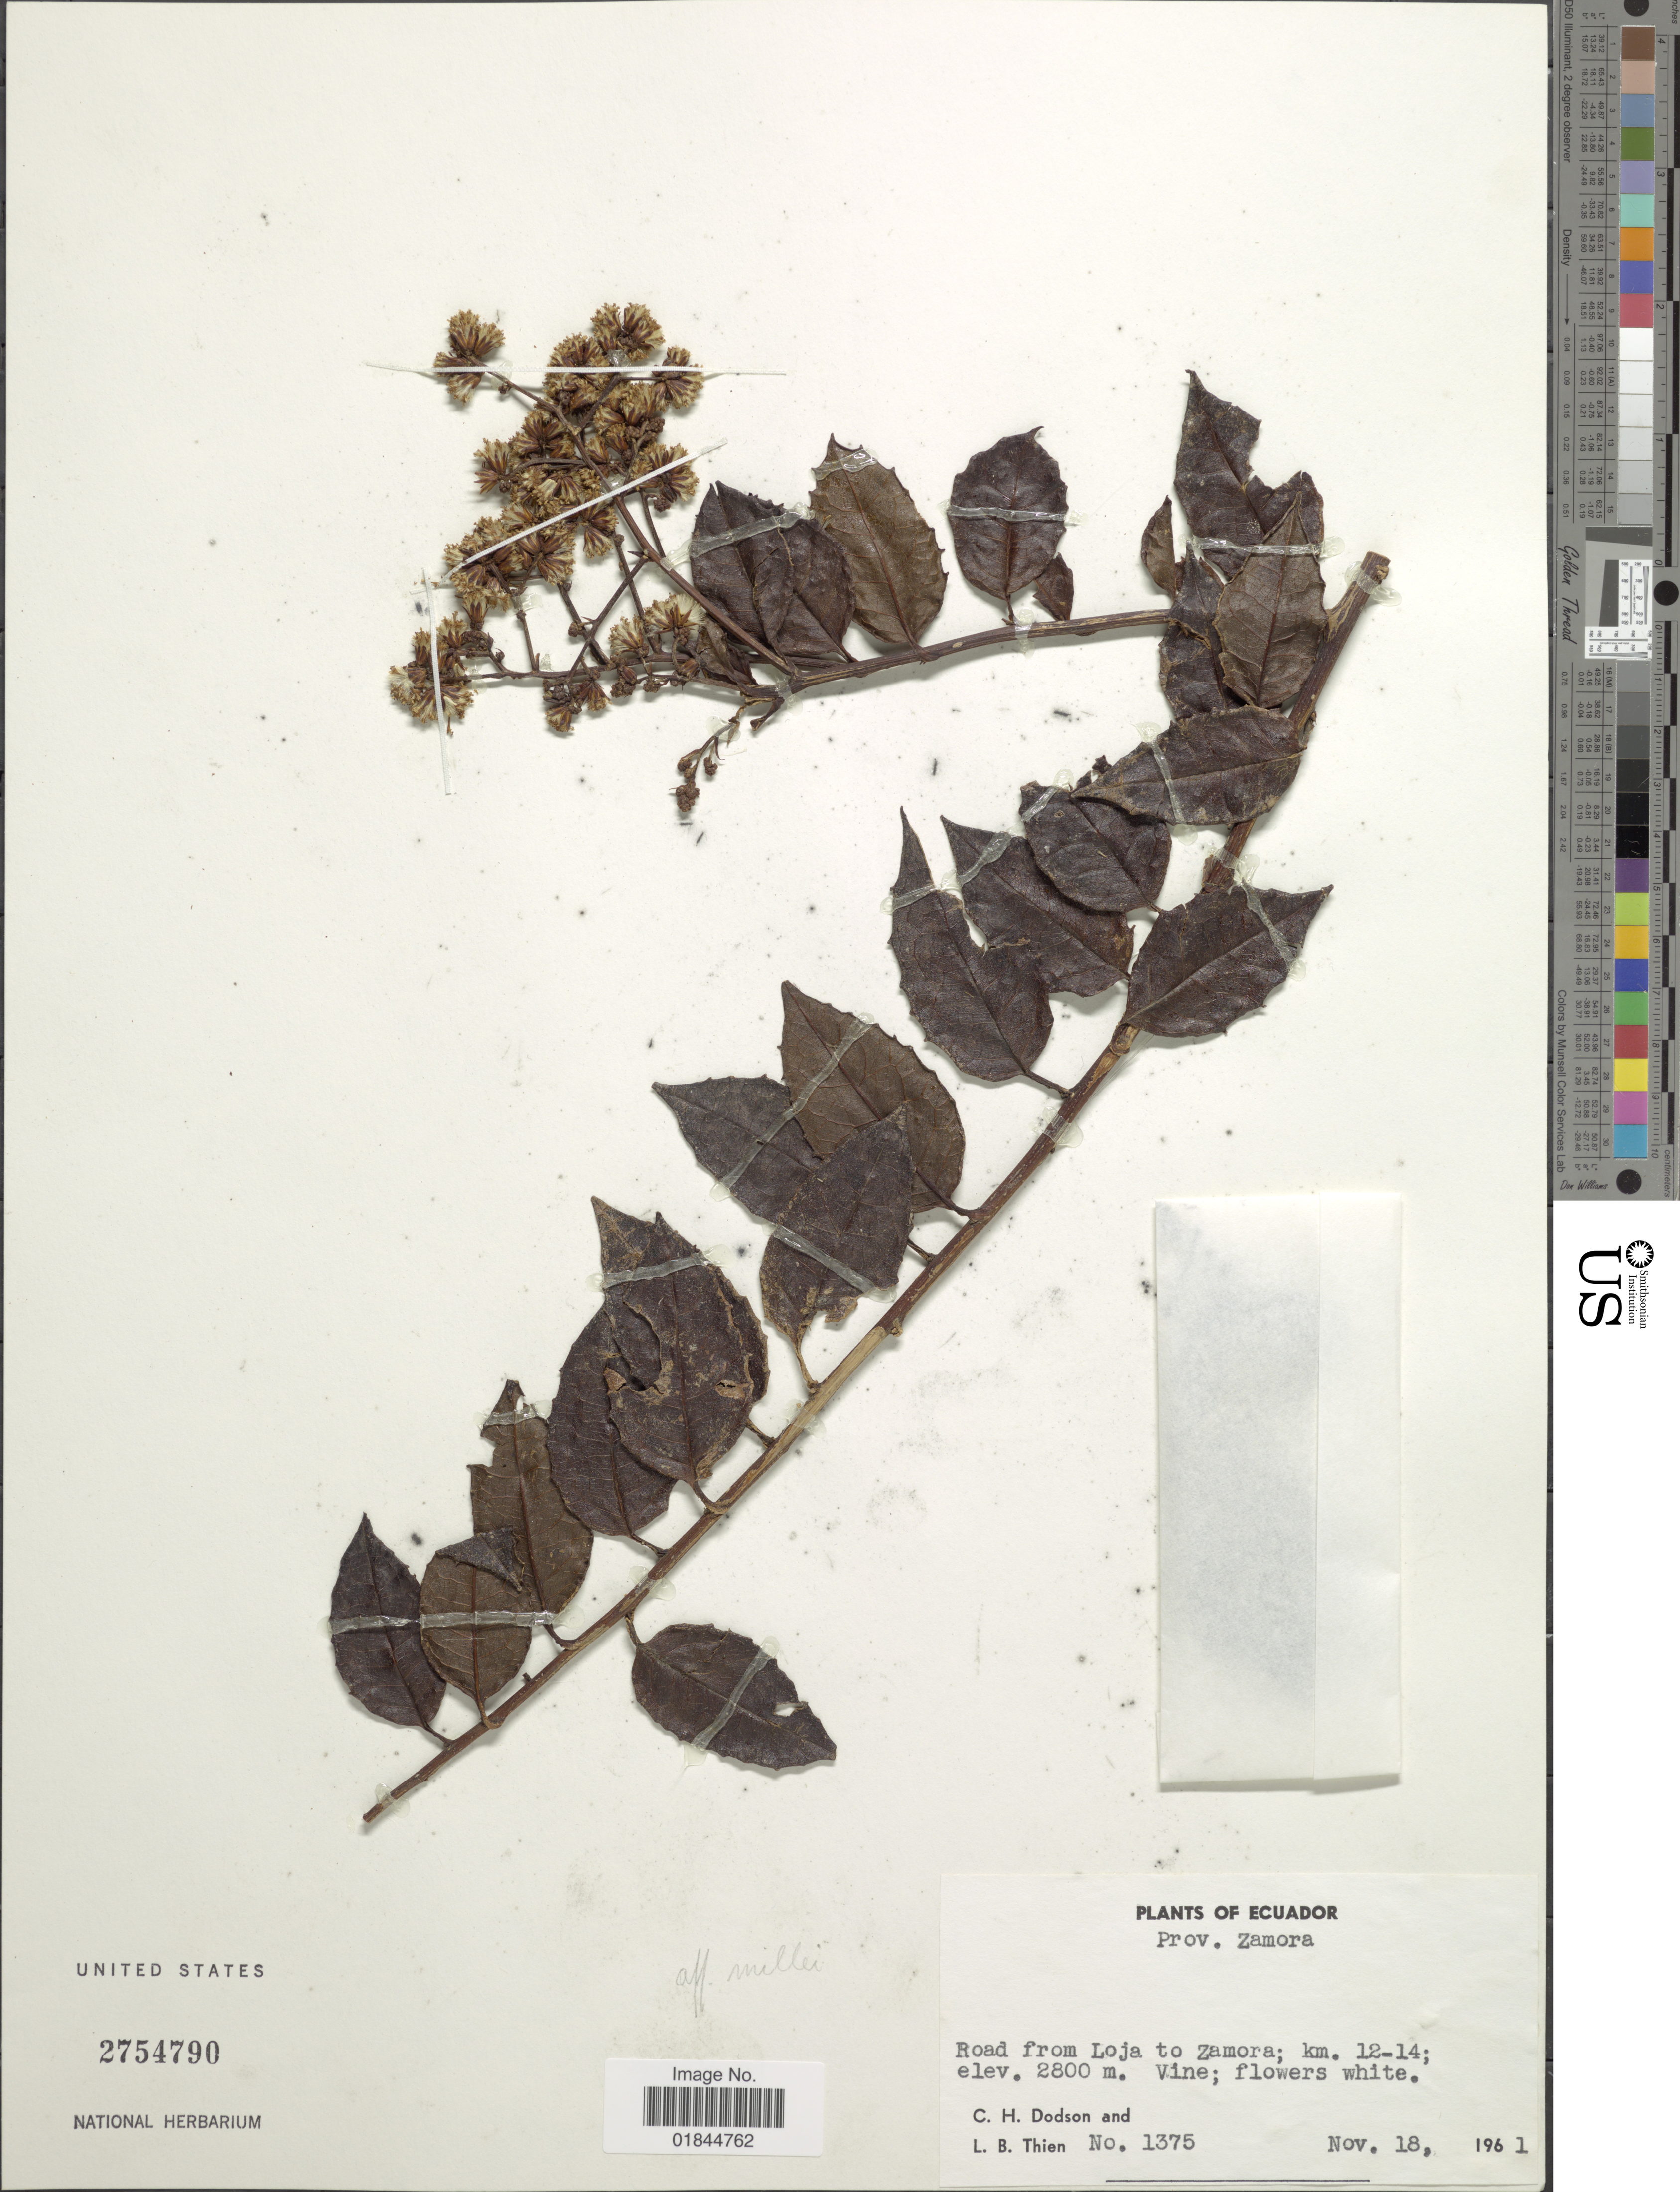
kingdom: Plantae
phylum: Tracheophyta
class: Magnoliopsida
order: Asterales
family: Asteraceae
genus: Pentacalia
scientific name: Pentacalia zamorana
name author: H. Rob. & Cuatrec.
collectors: C. H. Dodson & L. Thien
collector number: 1375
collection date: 1961-11-18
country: Ecuador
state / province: Zamora-Chinchipe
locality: Prov. Zamora. Road from Loja to Zamora; km. 12-14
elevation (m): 2800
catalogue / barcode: US 2754790